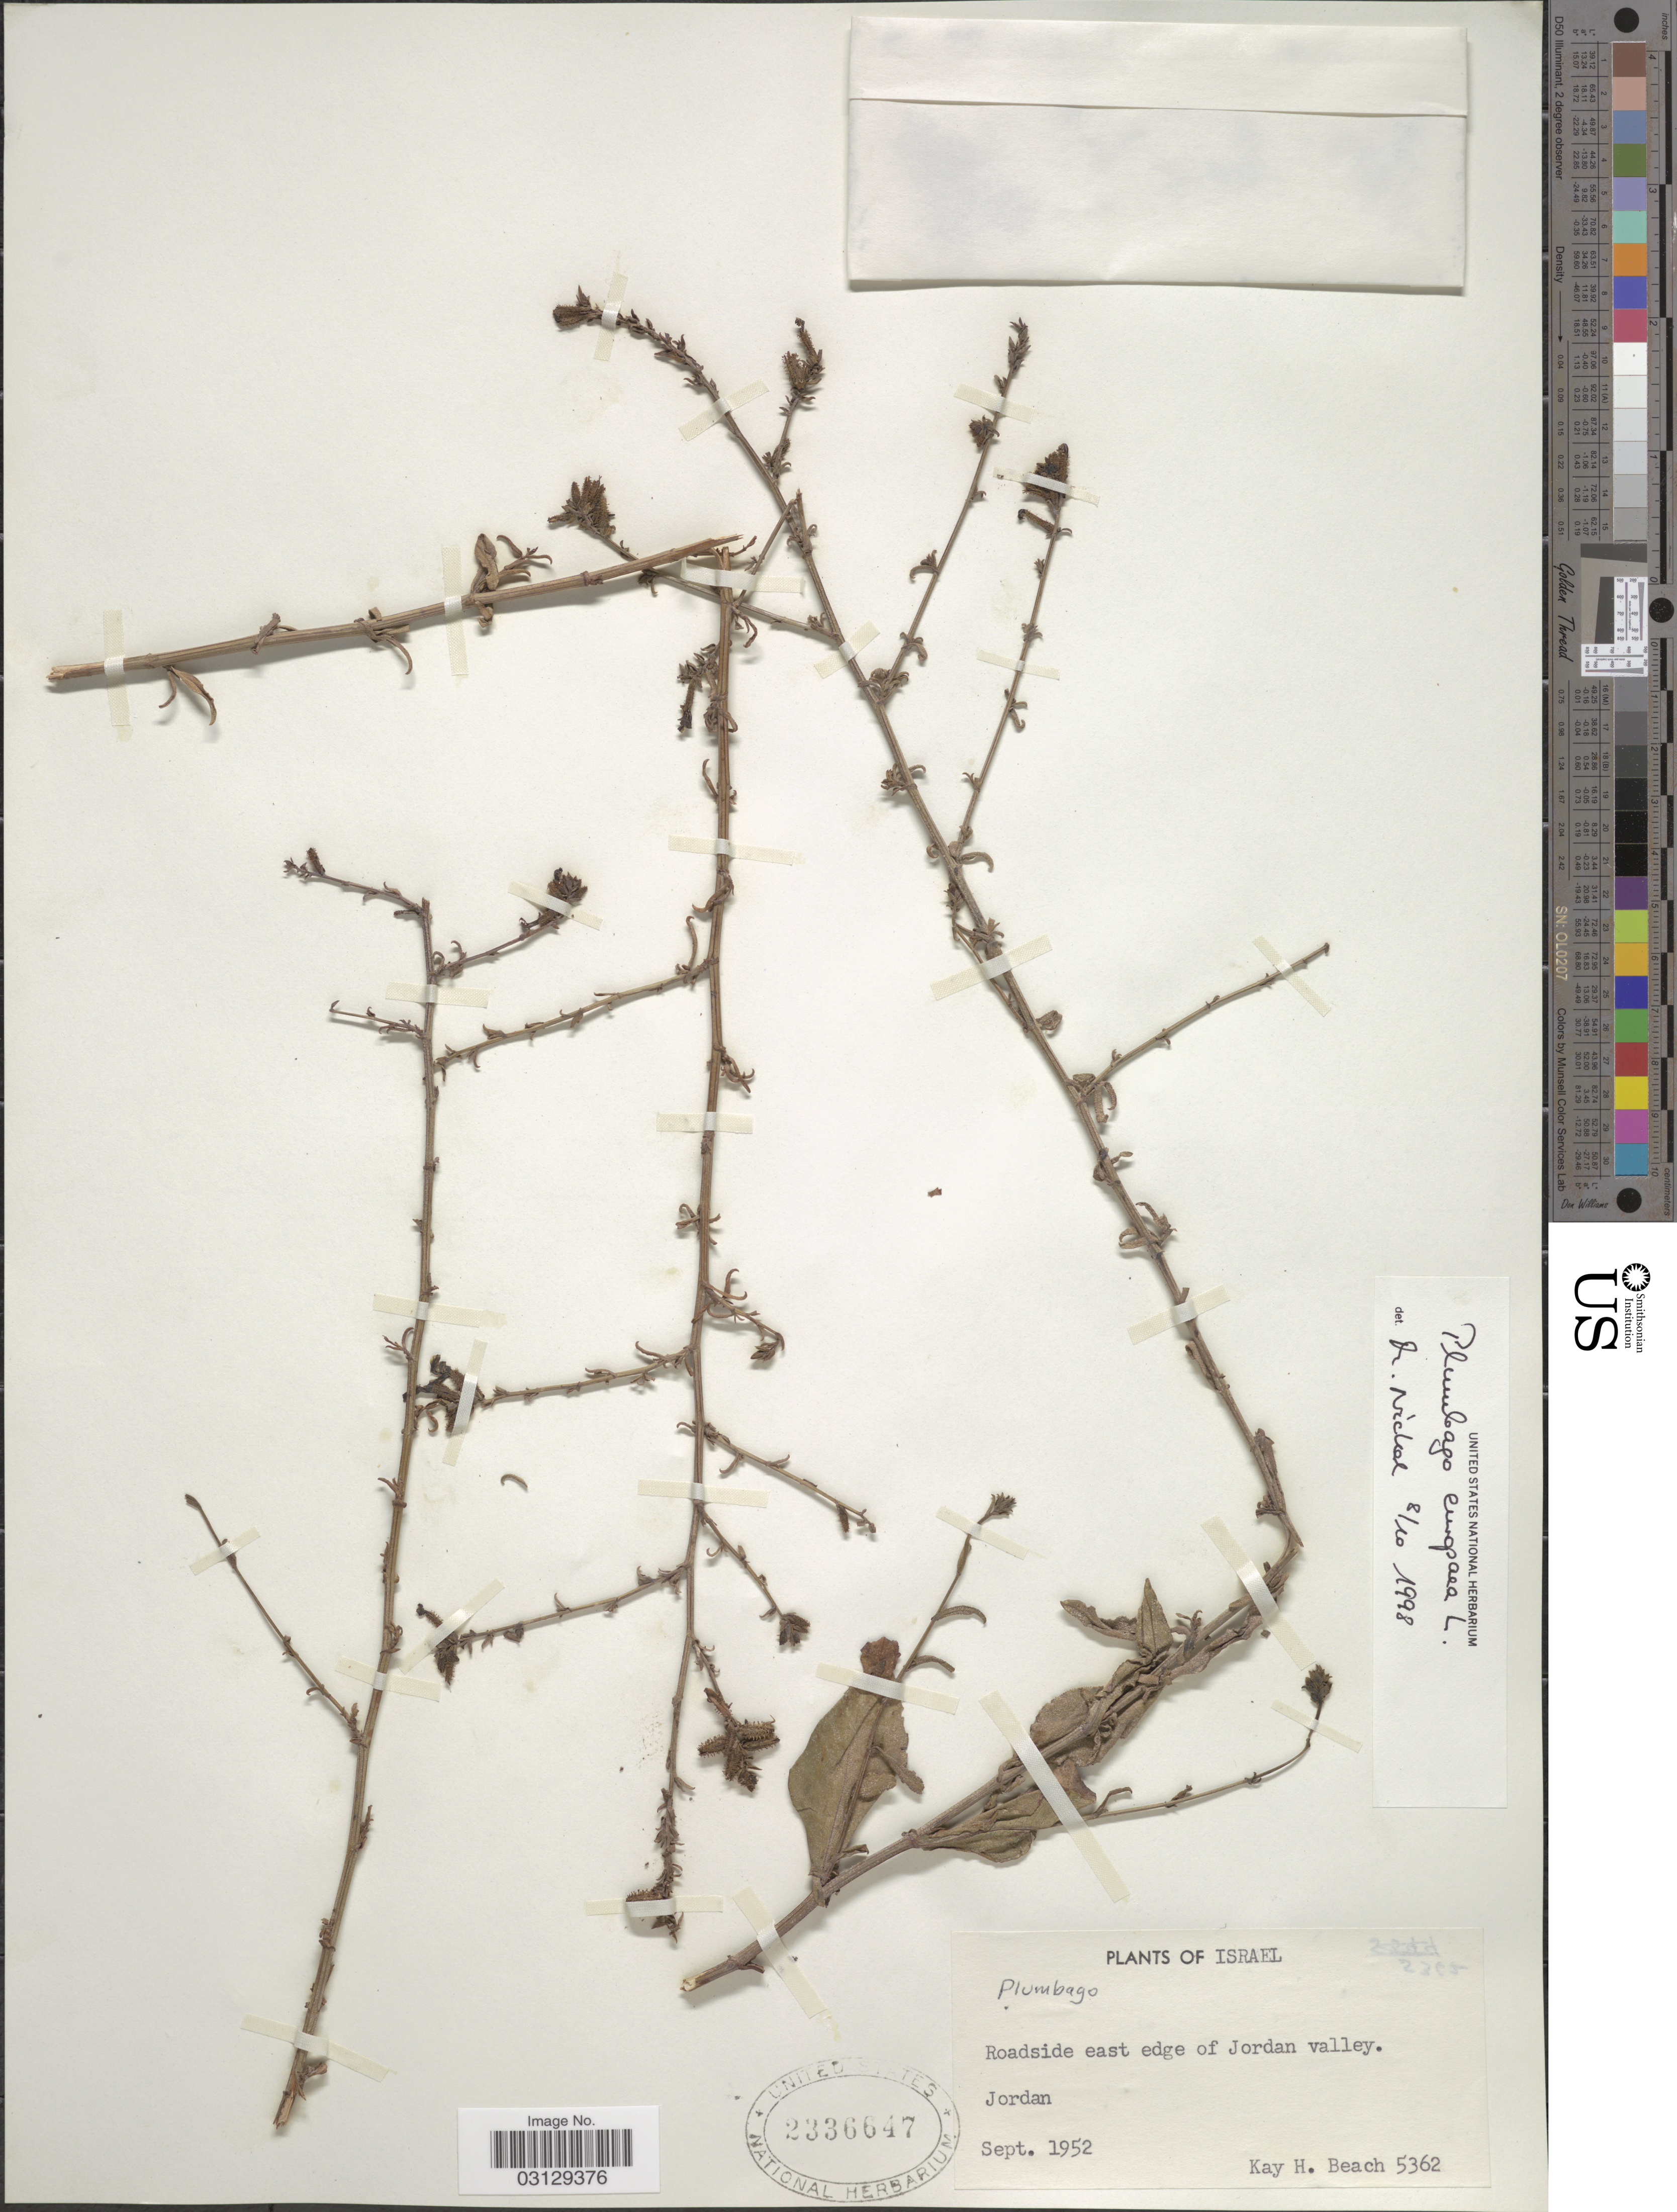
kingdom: Plantae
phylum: Tracheophyta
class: Magnoliopsida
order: Caryophyllales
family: Plumbaginaceae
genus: Plumbago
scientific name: Plumbago europaea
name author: L.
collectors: K. H. Beach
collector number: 5362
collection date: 1952-09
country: Israel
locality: Roadside east edge of Jordan valley. Jordan.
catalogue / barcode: US 2336647